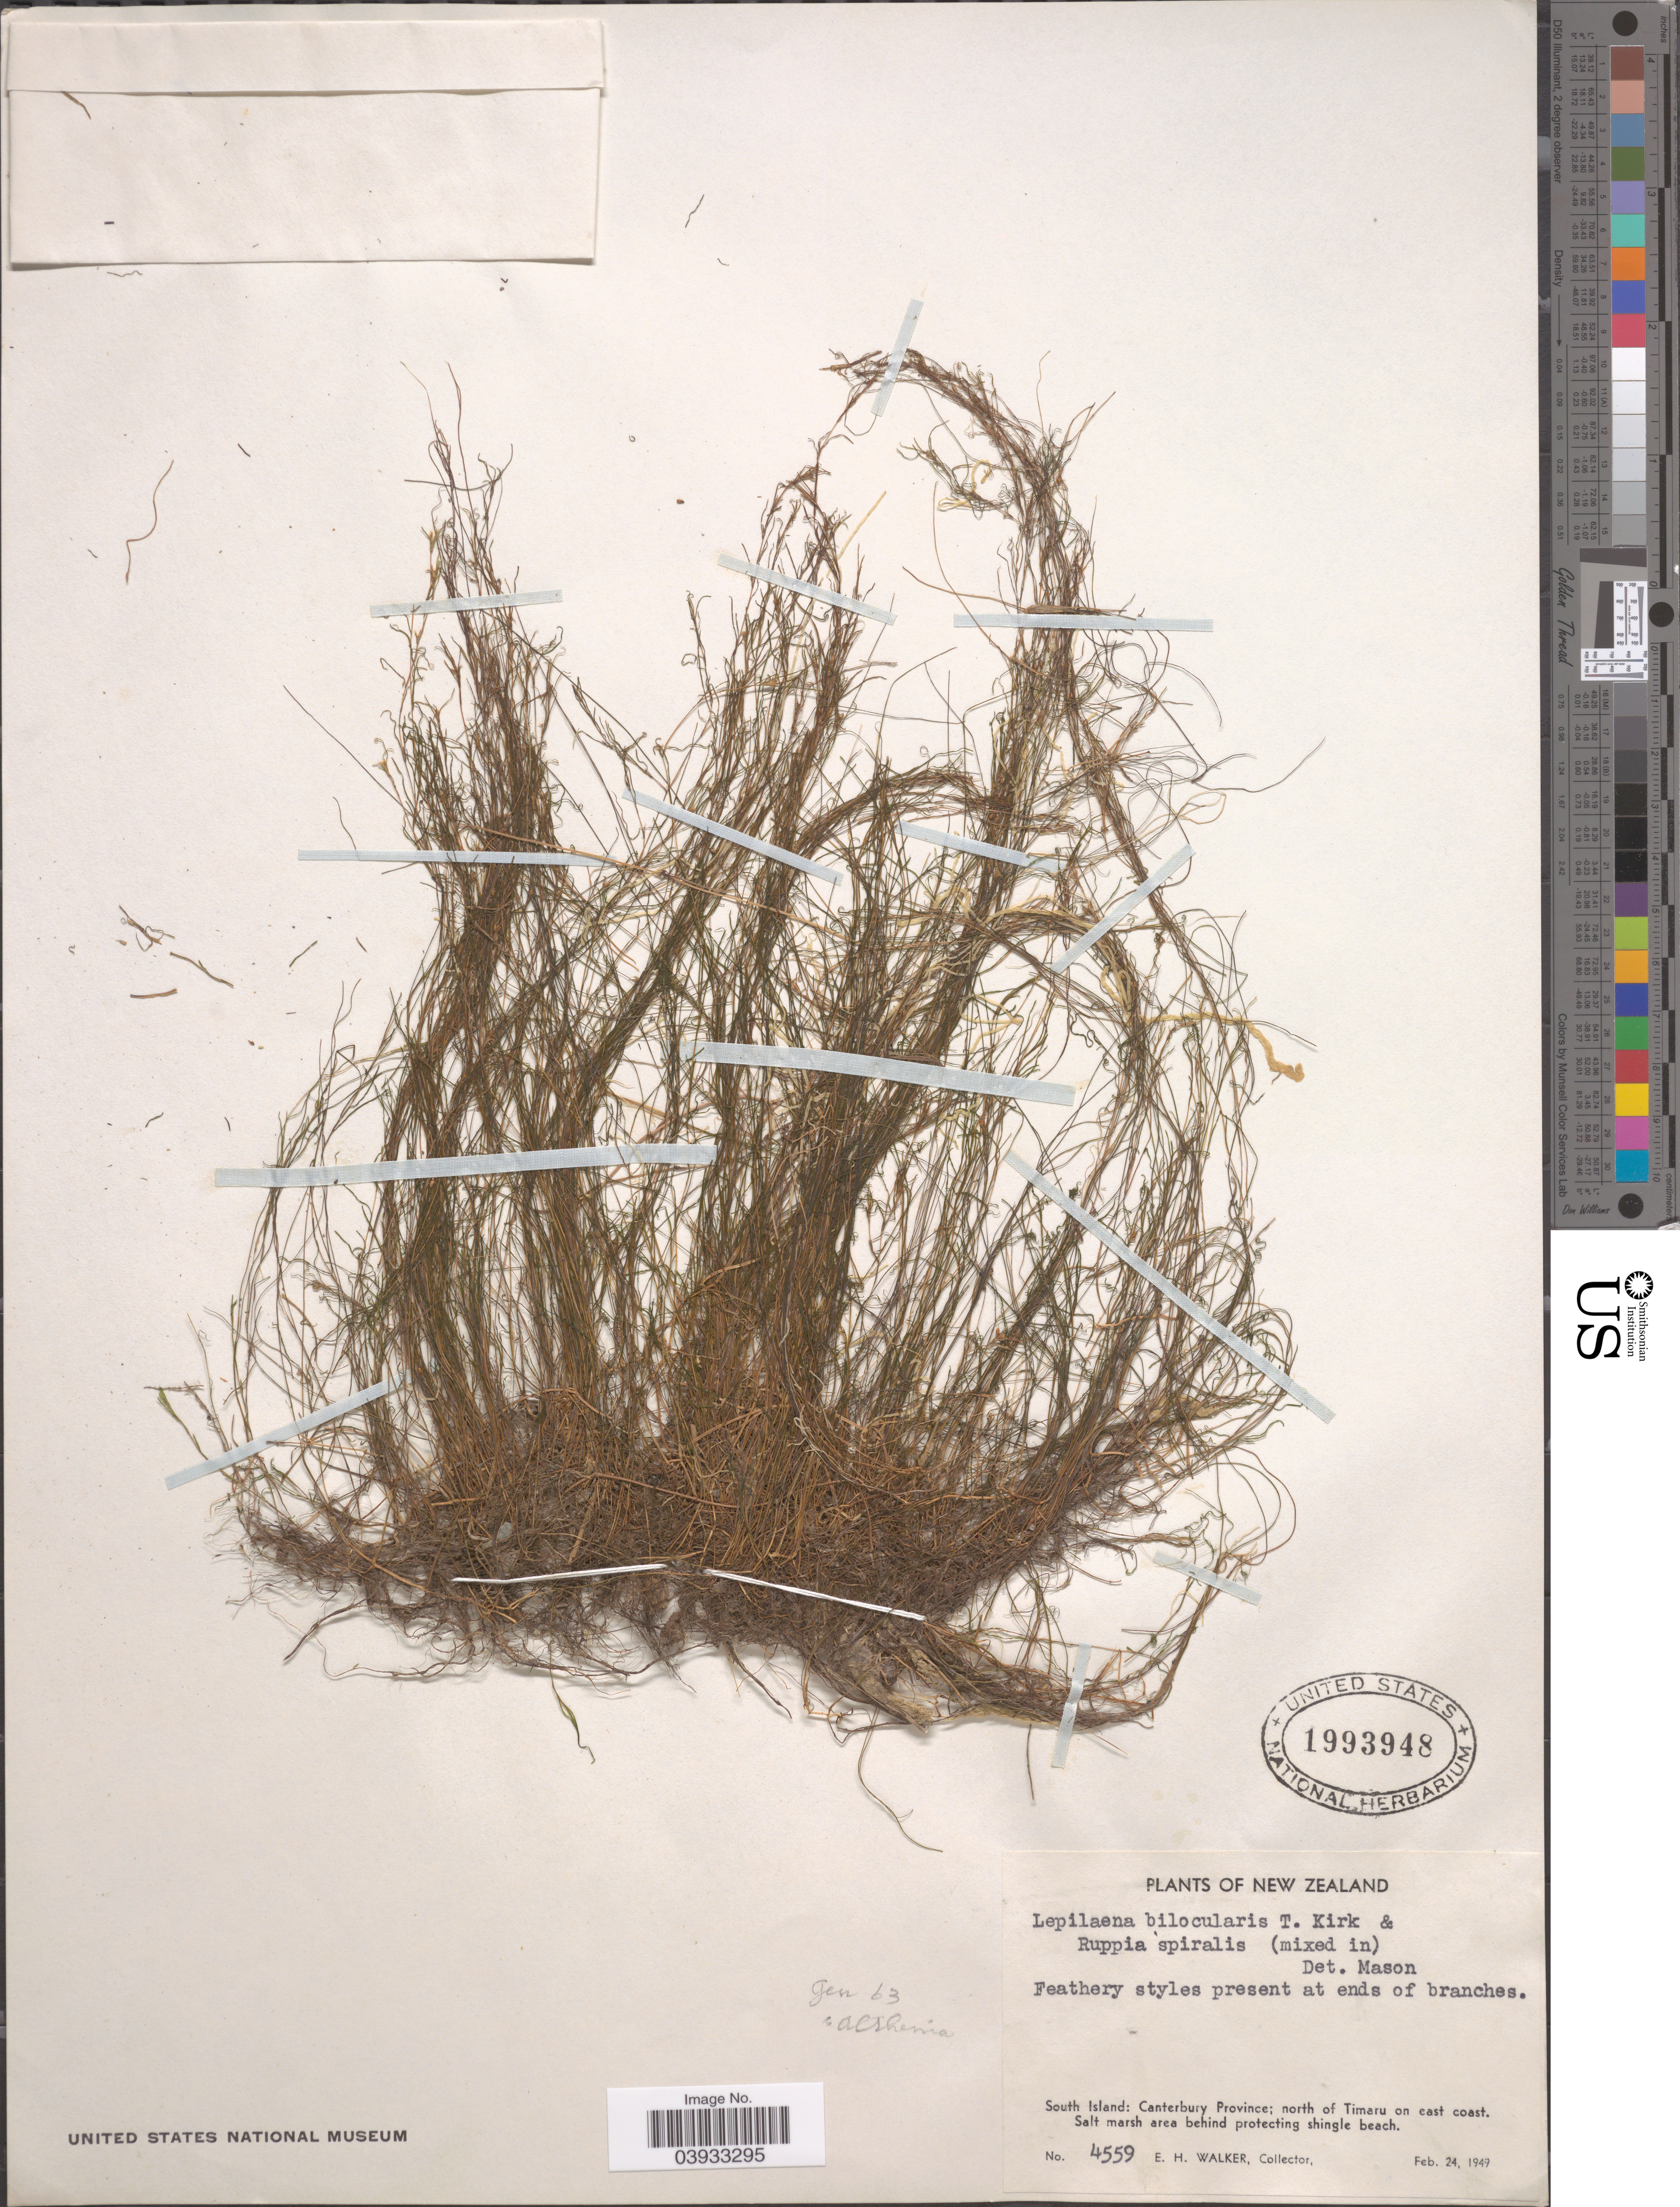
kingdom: Plantae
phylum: Tracheophyta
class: Liliopsida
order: Alismatales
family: Ruppiaceae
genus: Ruppia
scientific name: Ruppia spiralis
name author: L. ex Dumort.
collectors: E. H. Walker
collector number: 4559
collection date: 1949-02-24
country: New Zealand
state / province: Canterbury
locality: South Island; north of Timaru on east coast.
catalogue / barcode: US 1993948